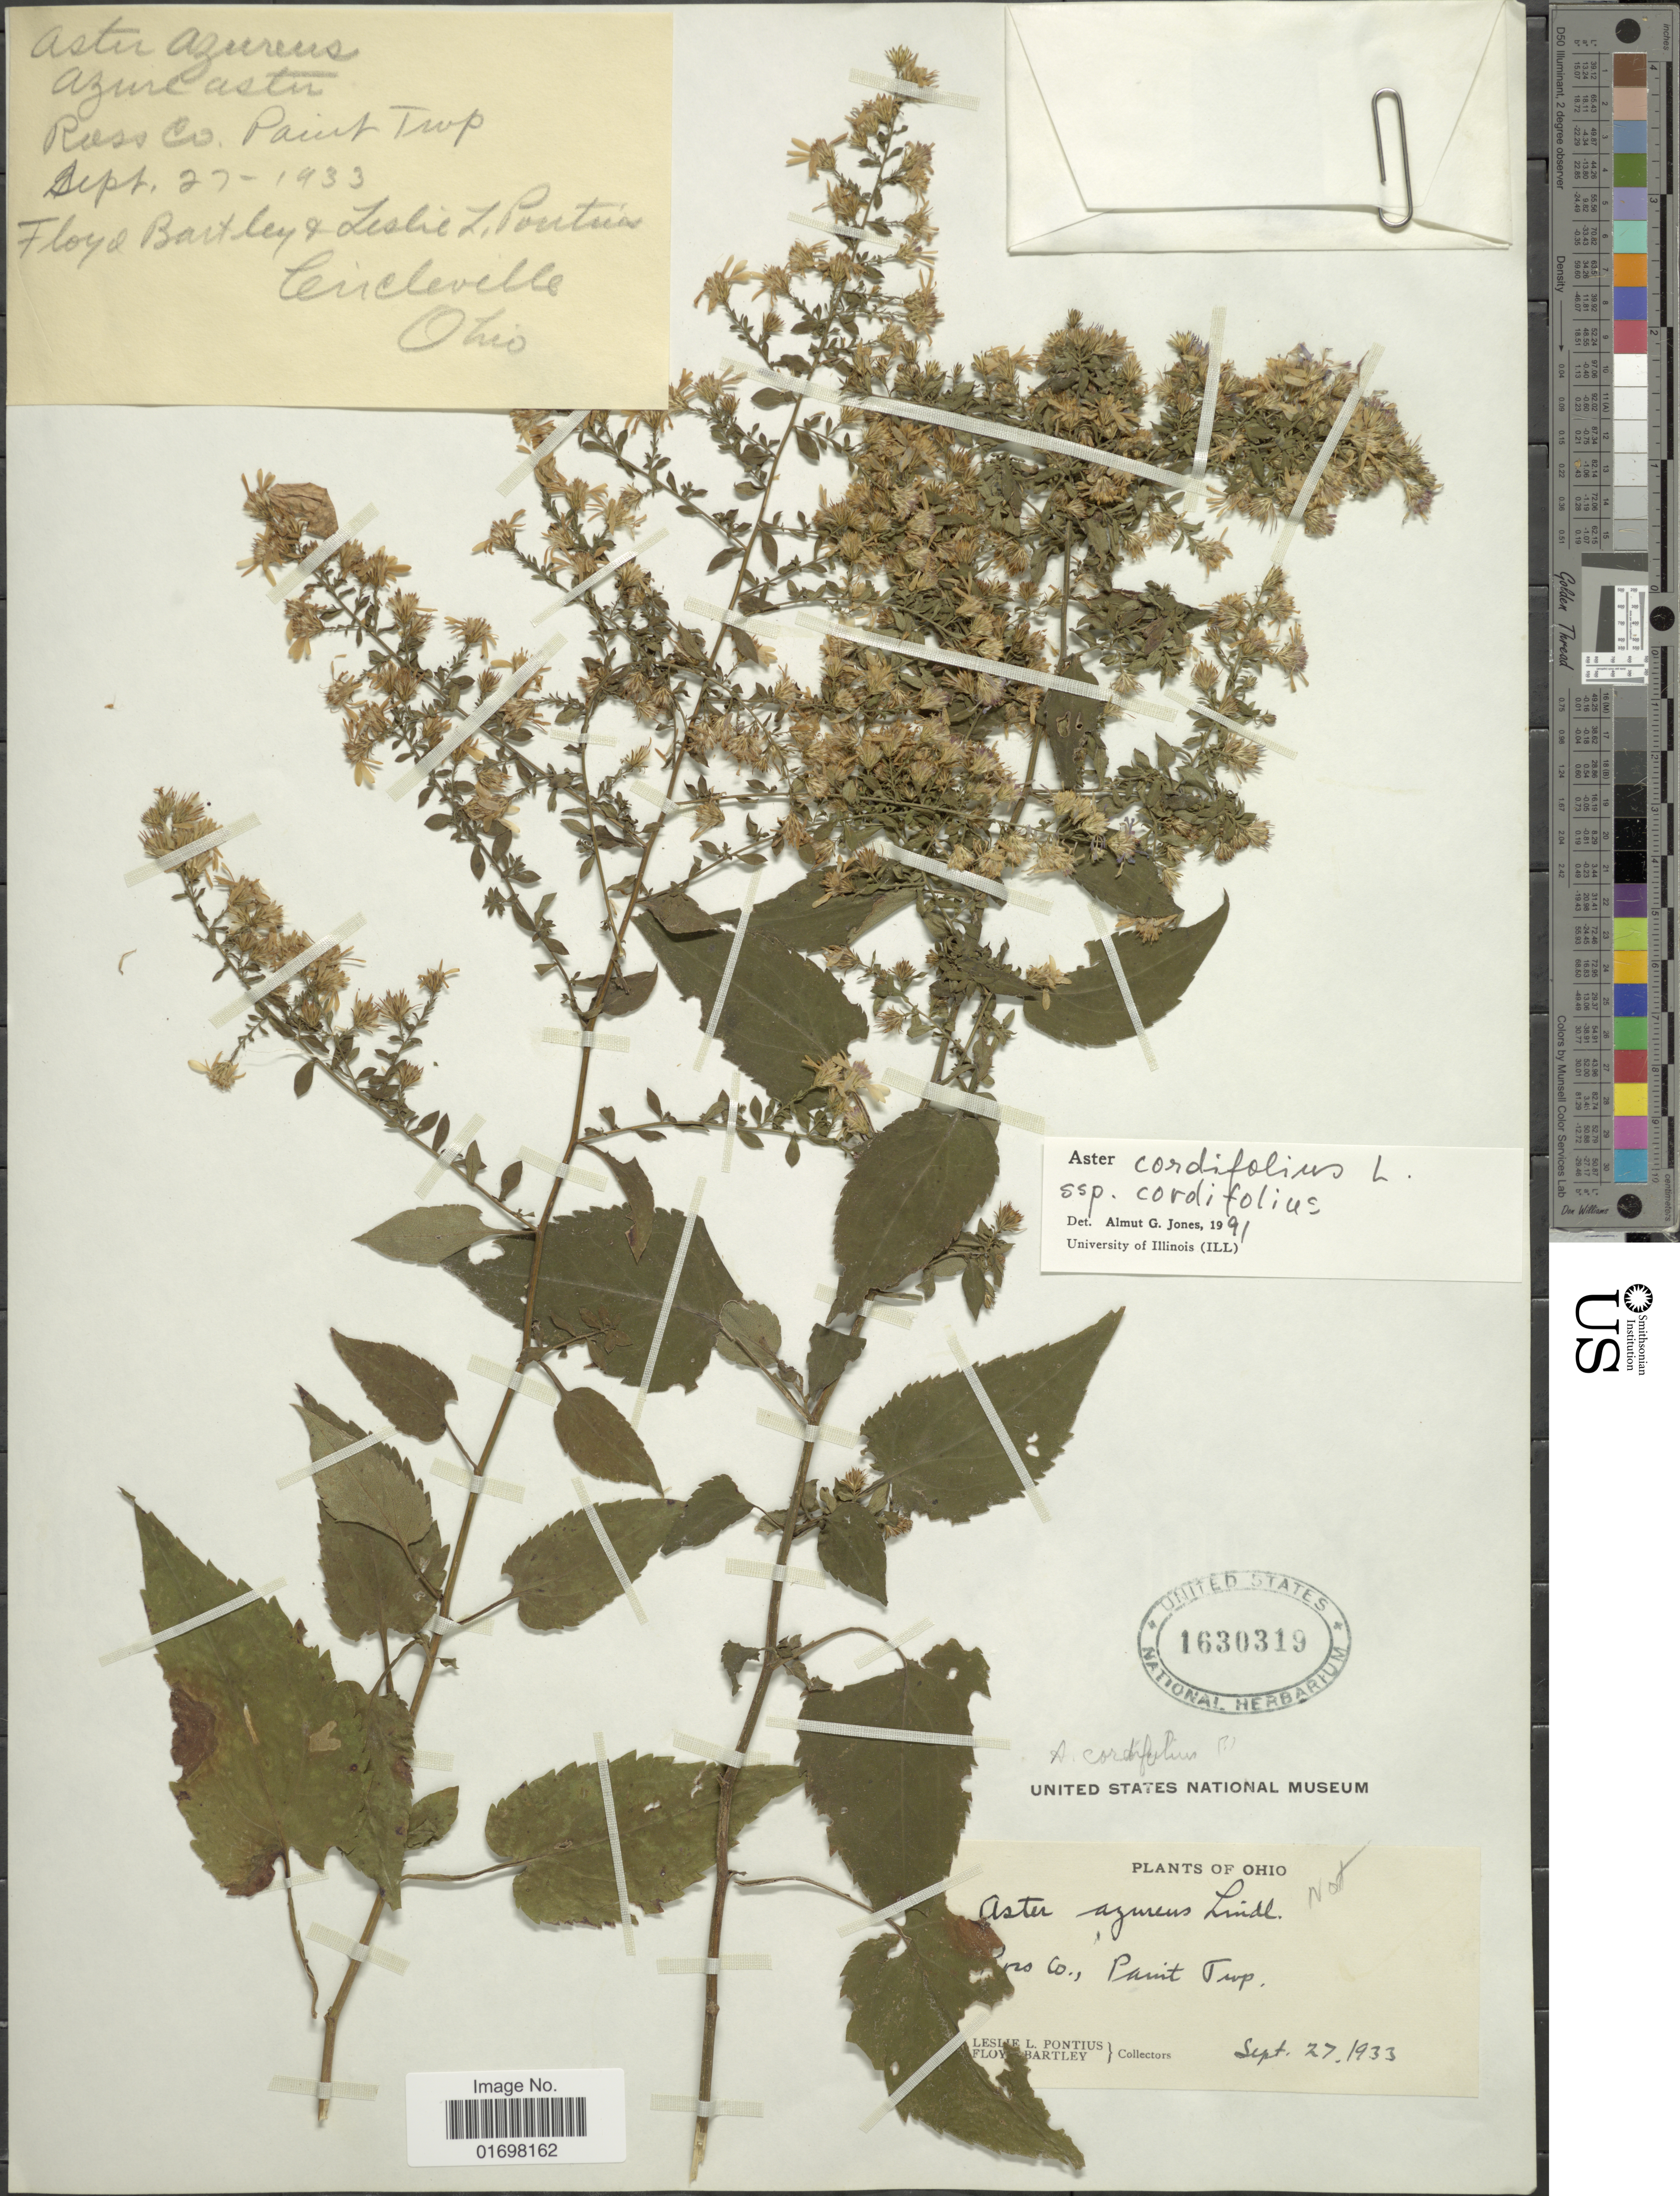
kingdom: Plantae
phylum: Tracheophyta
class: Magnoliopsida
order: Asterales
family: Asteraceae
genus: Symphyotrichum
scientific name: Symphyotrichum cordifolium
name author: (L.) G.L. Nesom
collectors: L. Pontius & F. Bartley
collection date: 1933-09-27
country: United States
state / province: Ohio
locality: Ohio, Ross Co., Paint Twp. Circleville.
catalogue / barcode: US 1630319